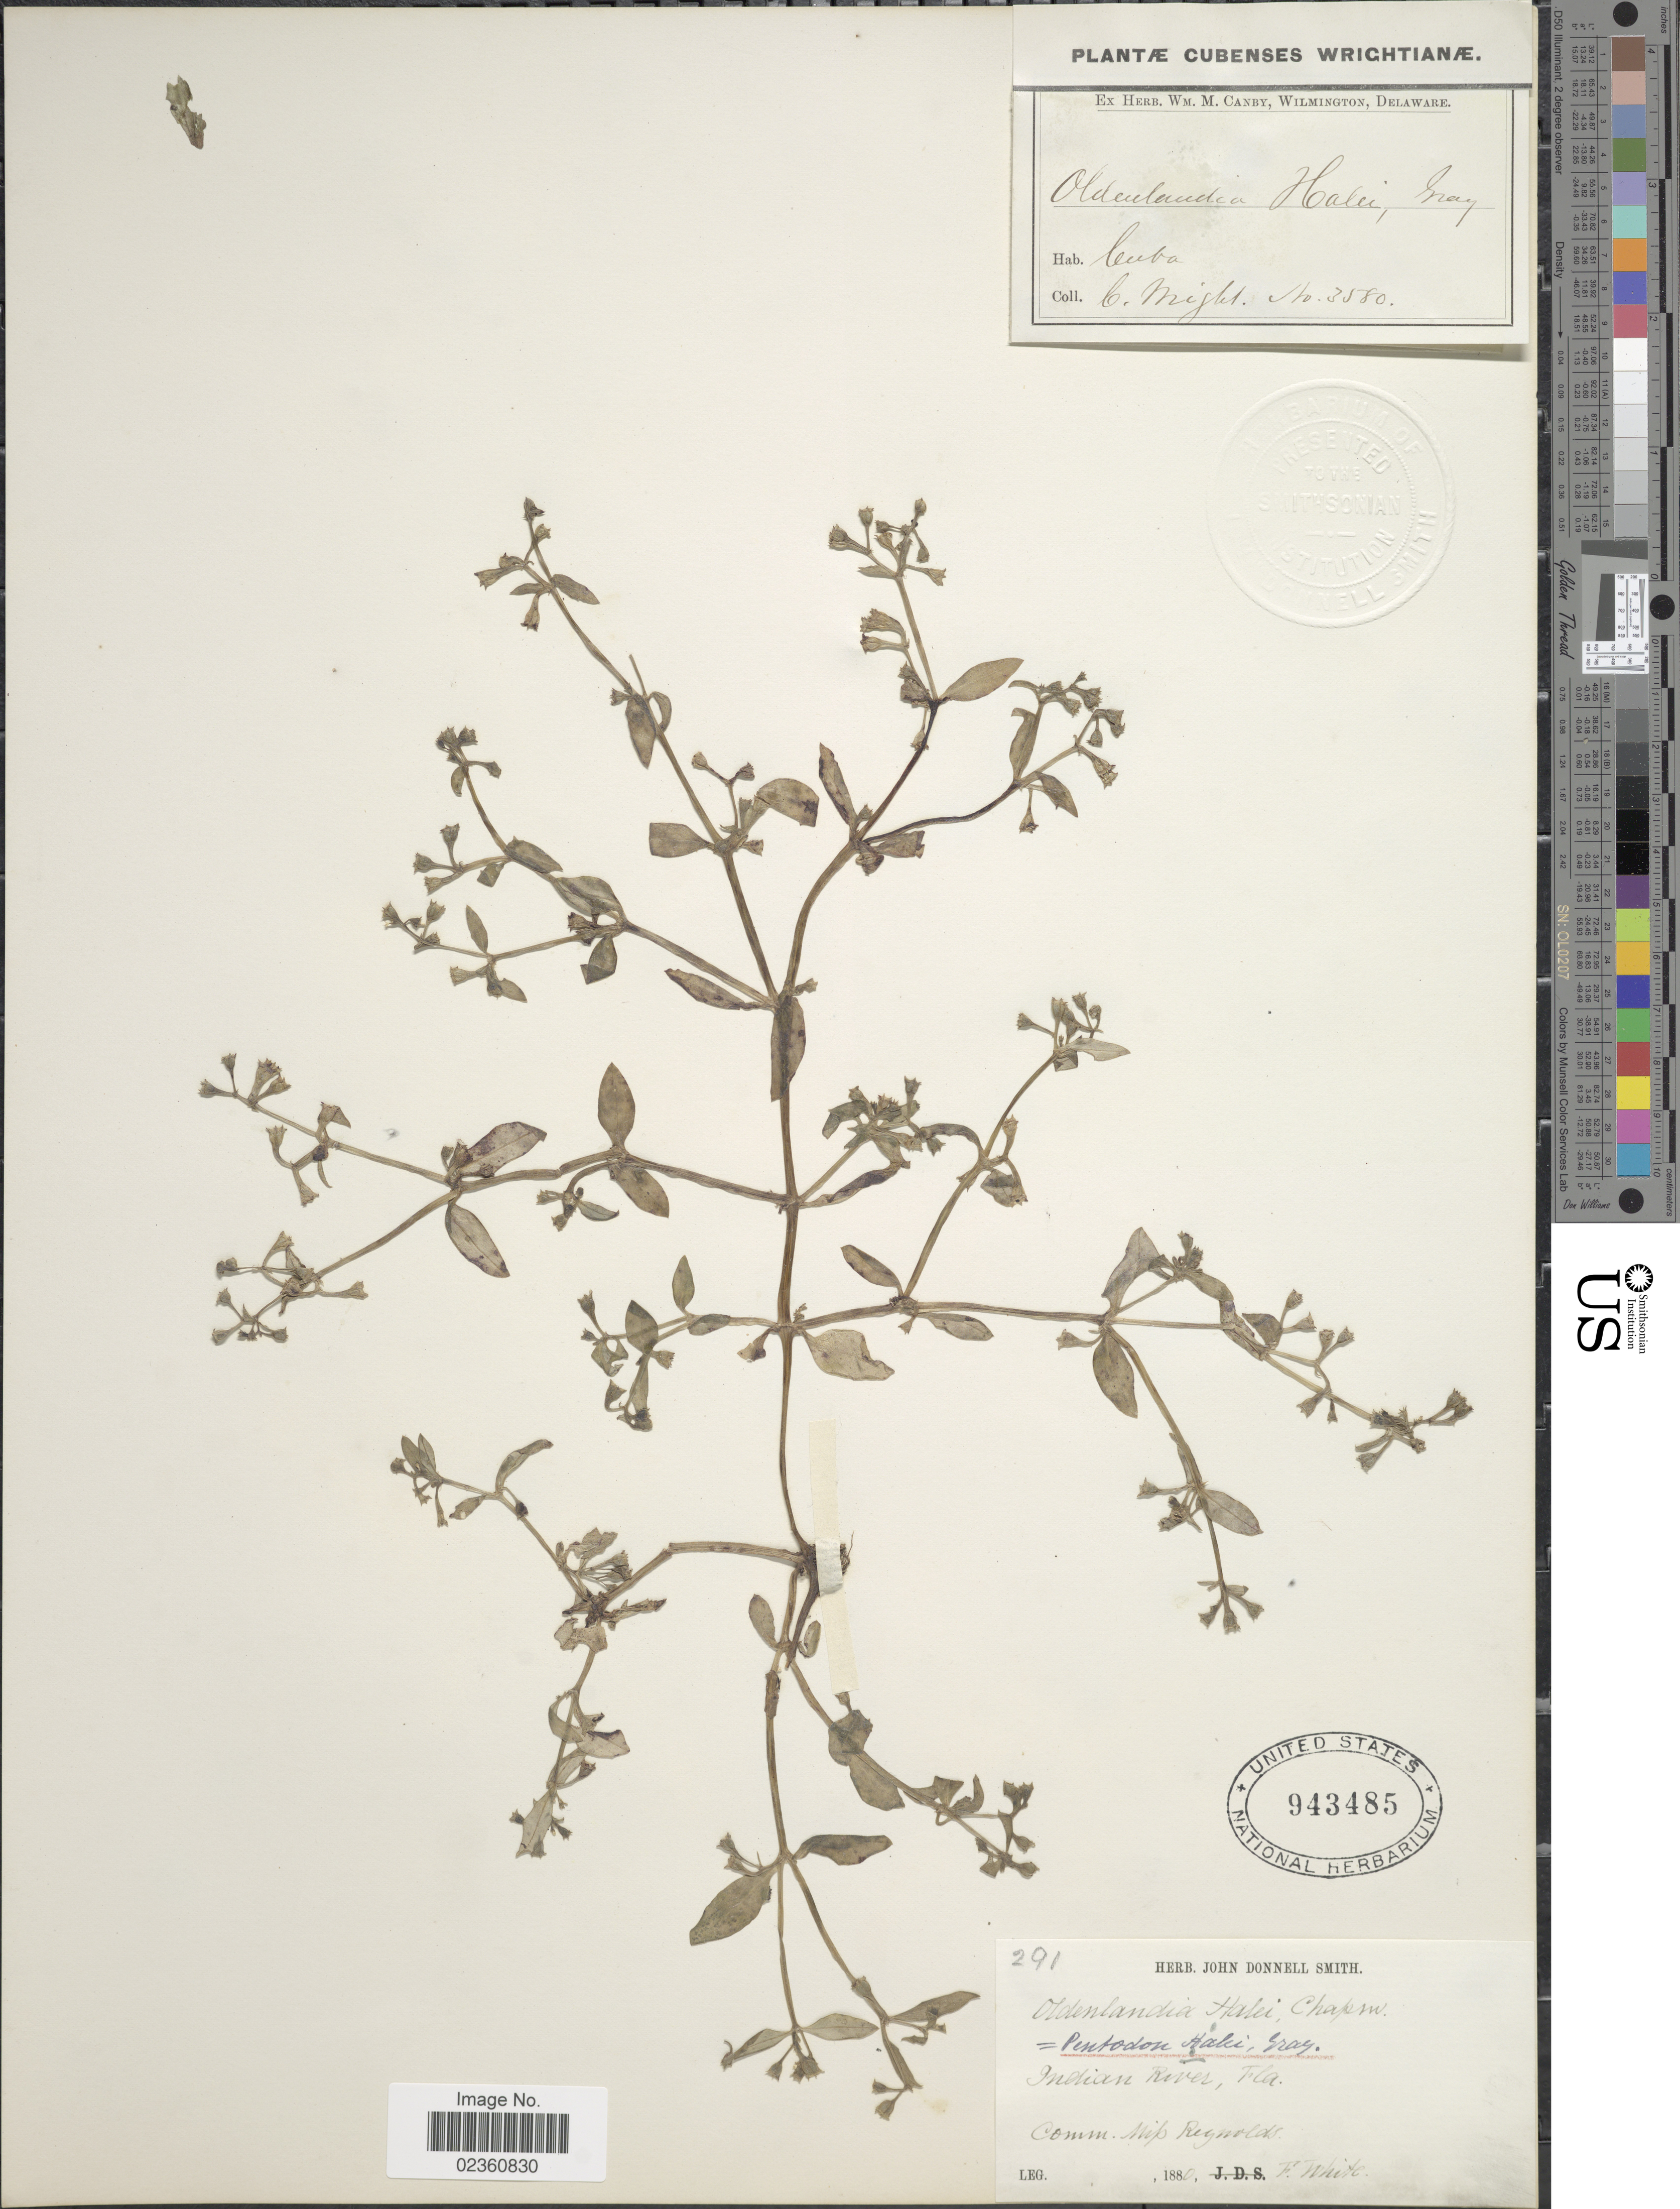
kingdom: Plantae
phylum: Tracheophyta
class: Magnoliopsida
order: Gentianales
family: Rubiaceae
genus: Pentodon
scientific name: Pentodon halei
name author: A. Gray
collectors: F. White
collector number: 291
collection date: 1880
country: United States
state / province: Florida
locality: Indian River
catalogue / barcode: US 943485